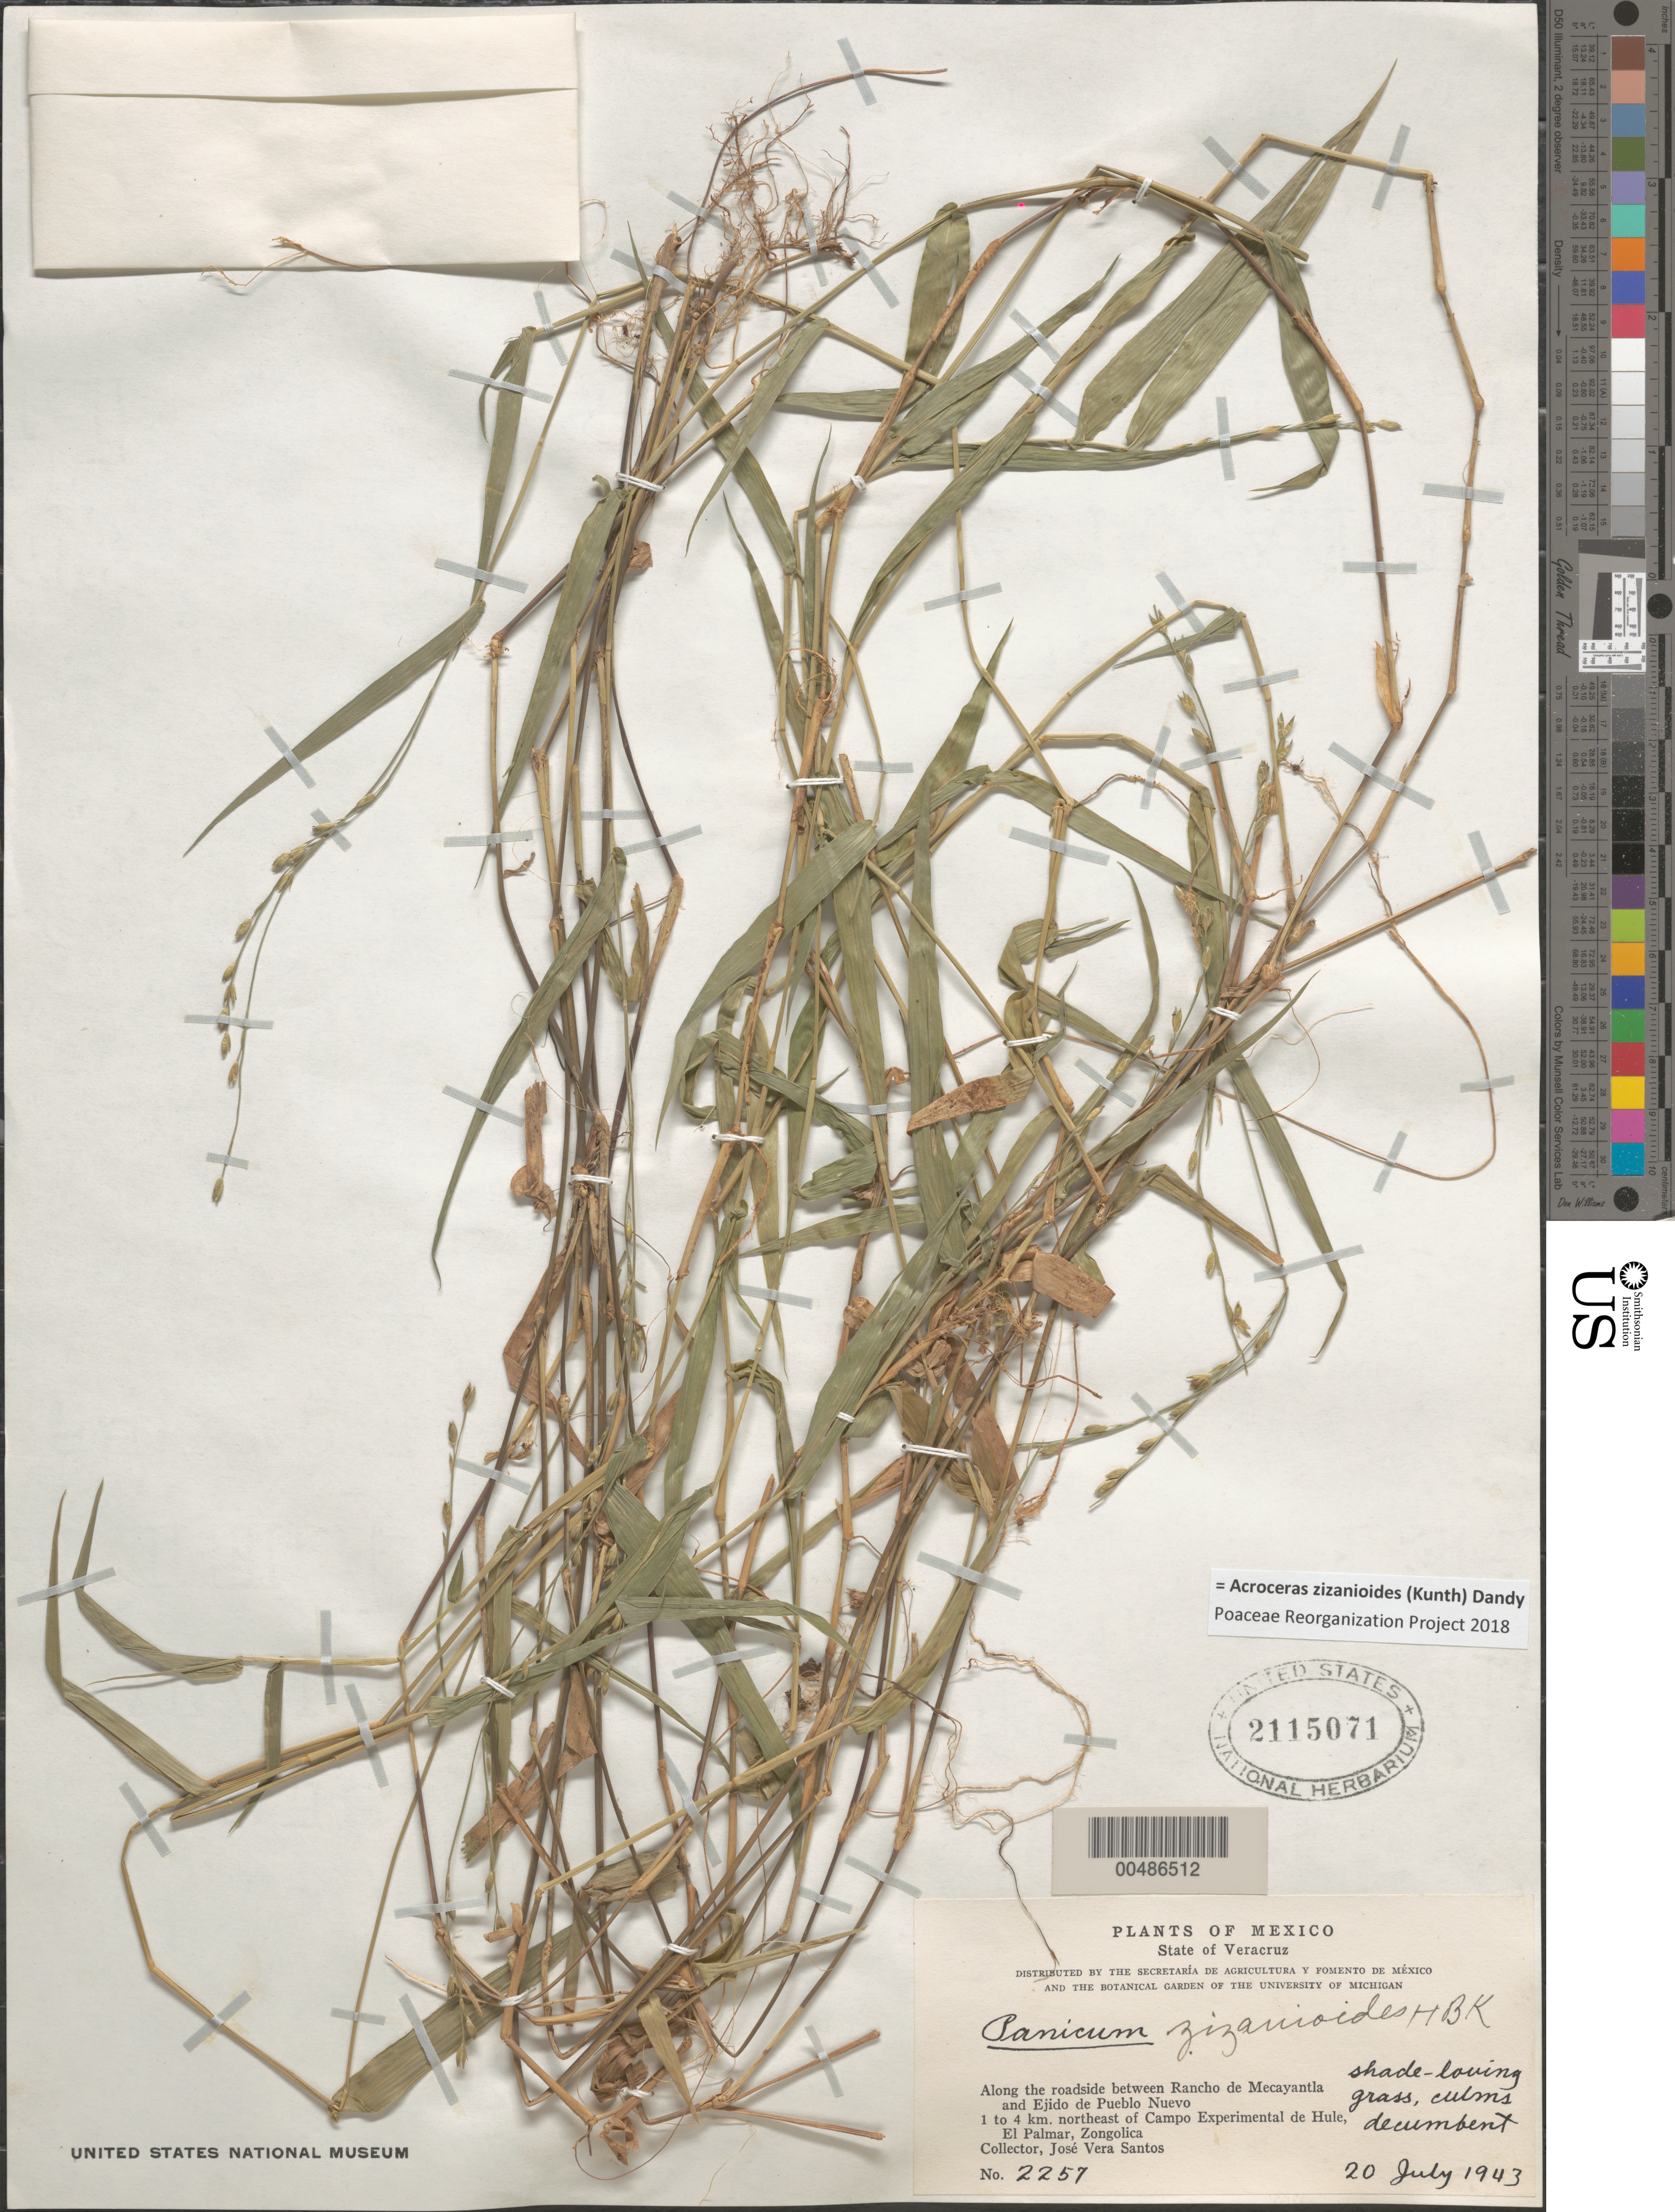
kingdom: Plantae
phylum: Tracheophyta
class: Liliopsida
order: Poales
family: Poaceae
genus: Acroceras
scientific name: Acroceras zizanioides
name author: (Kunth) Dandy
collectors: J. V. Santos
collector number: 2257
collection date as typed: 20 Jul 1943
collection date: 1943-07-20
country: Mexico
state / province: Veracruz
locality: along the rdside betw. Rancho de Mecayantla & Ejido de Pueblo Nuevo, 1-4 km NE of Campo Exprmntal. de Hule, El Palmar, Zongolica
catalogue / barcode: US 2115071